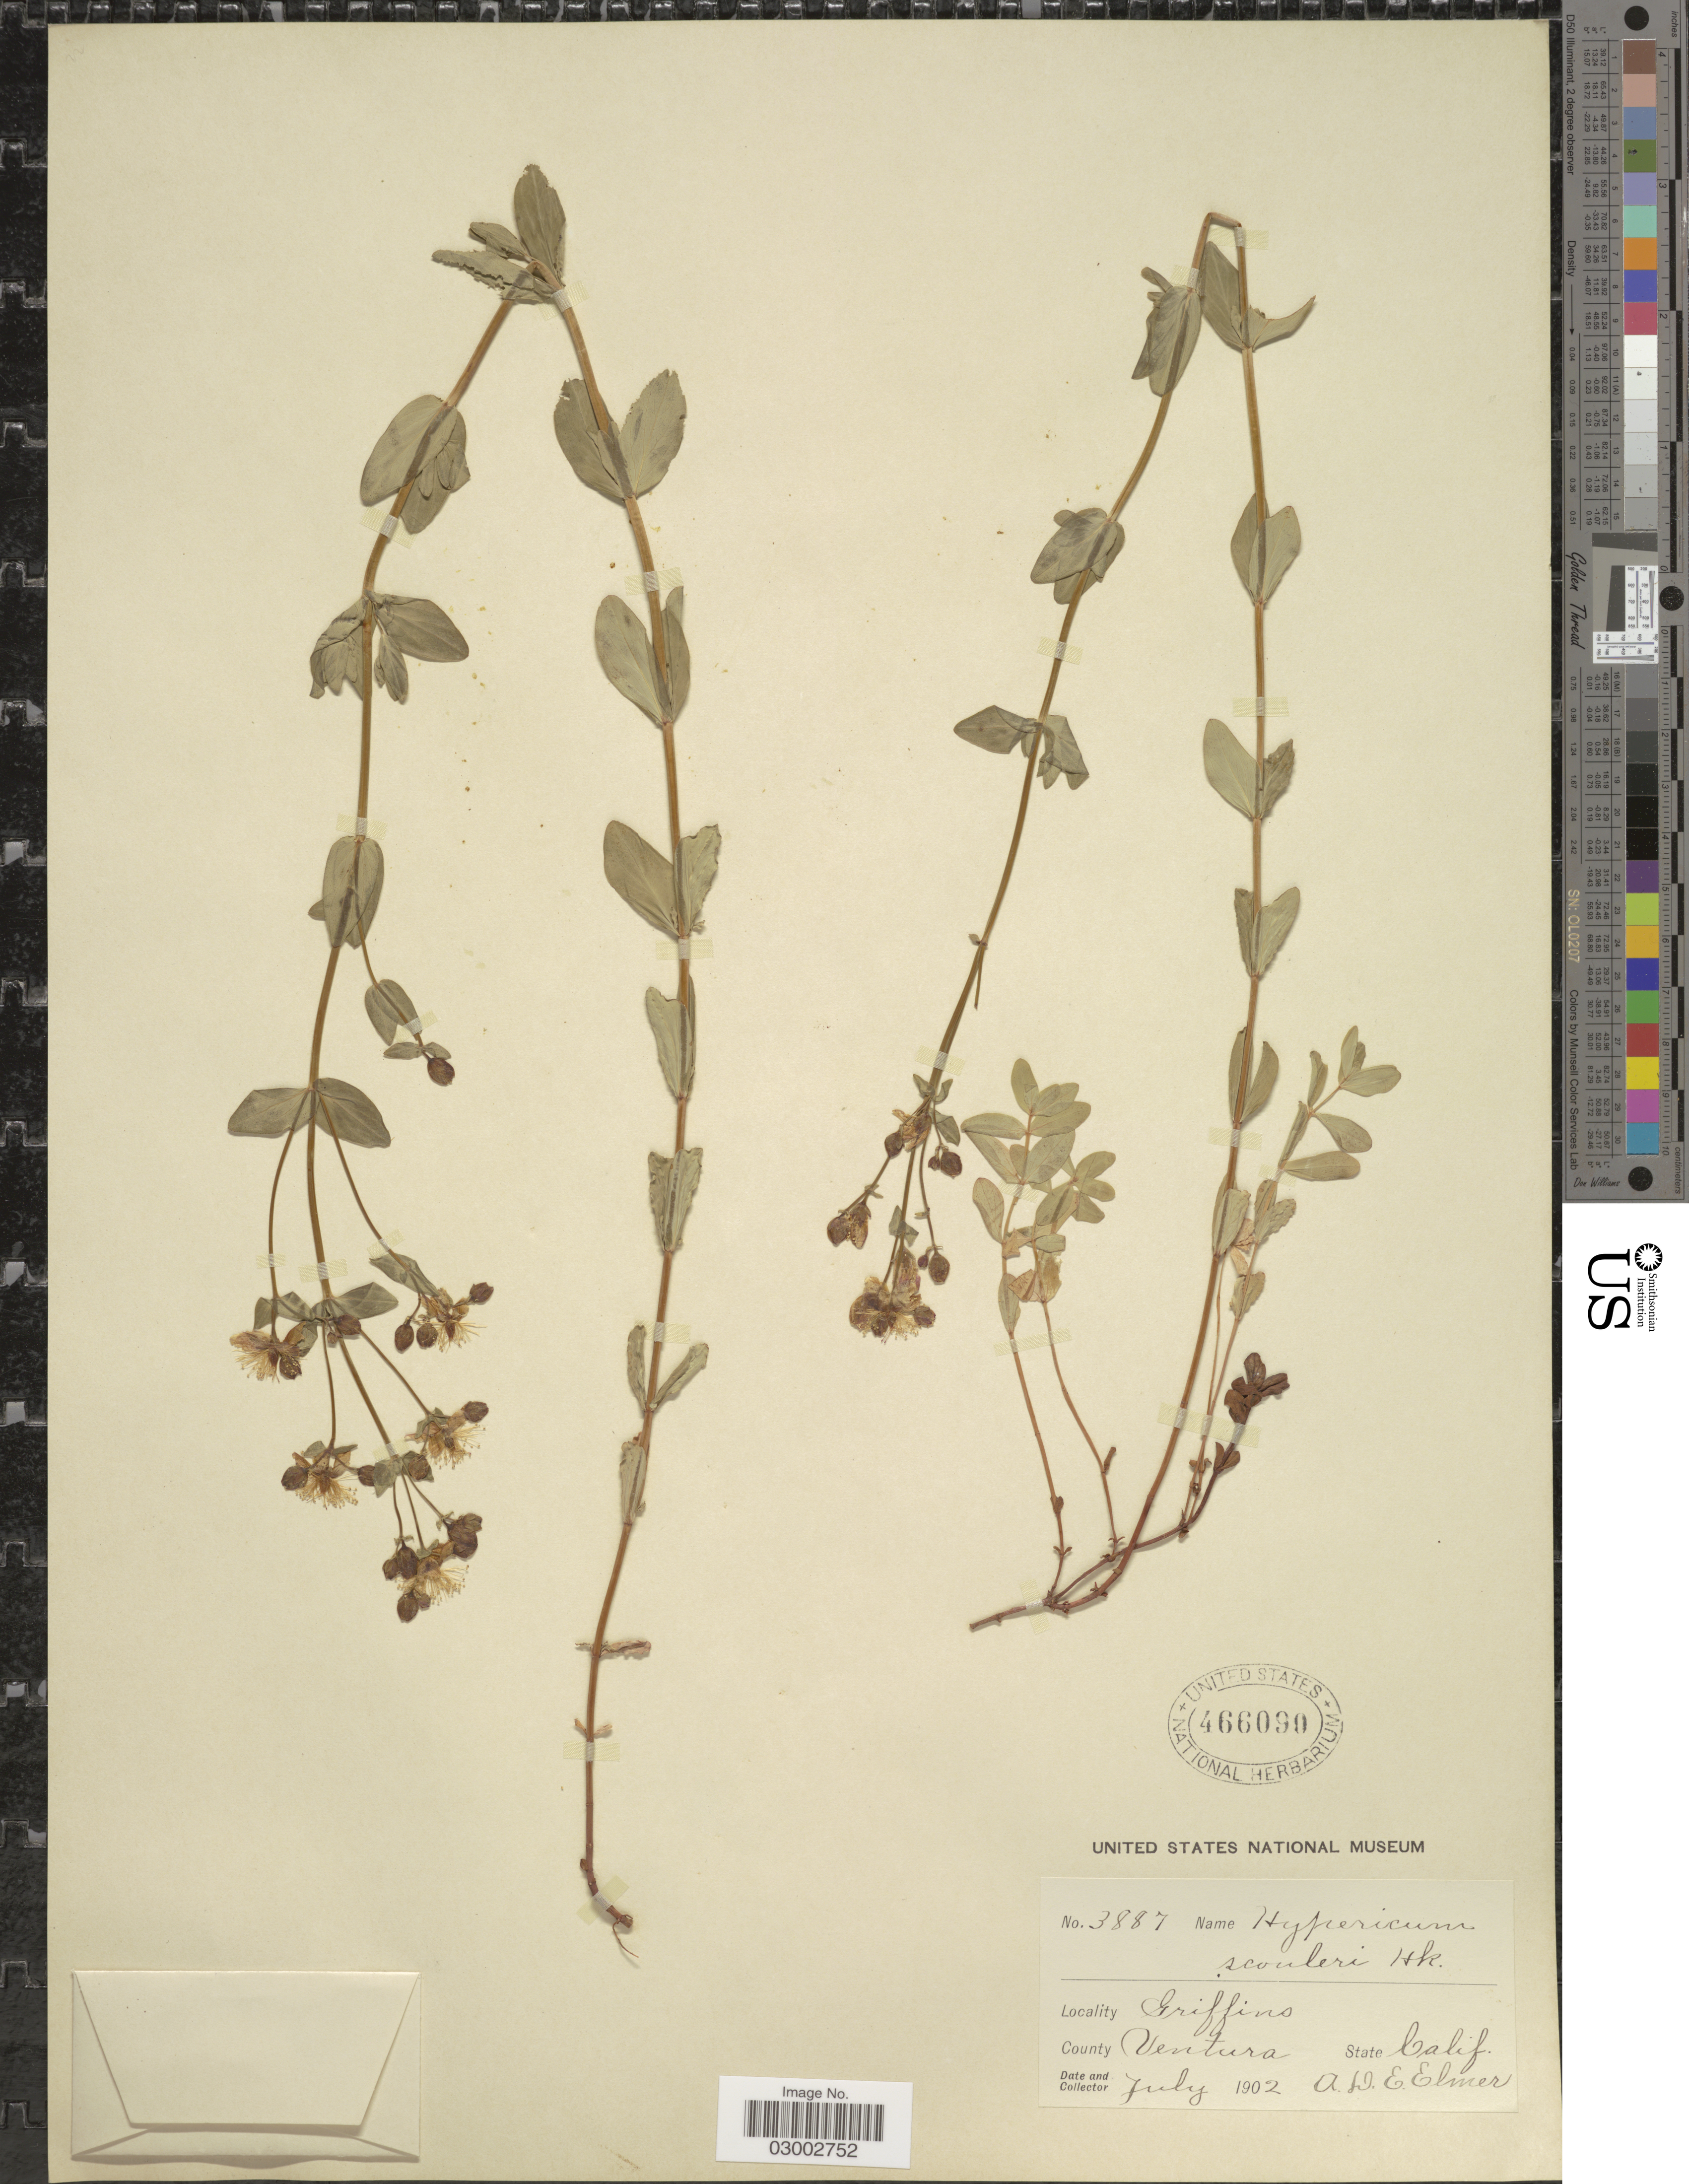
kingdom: Plantae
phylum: Tracheophyta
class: Magnoliopsida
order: Malpighiales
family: Hypericaceae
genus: Hypericum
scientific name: Hypericum scouleri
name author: Hook.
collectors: A. D. E. Elmer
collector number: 3887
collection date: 1902-07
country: United States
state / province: California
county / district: Ventura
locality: County Ventura.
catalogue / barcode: US 466090